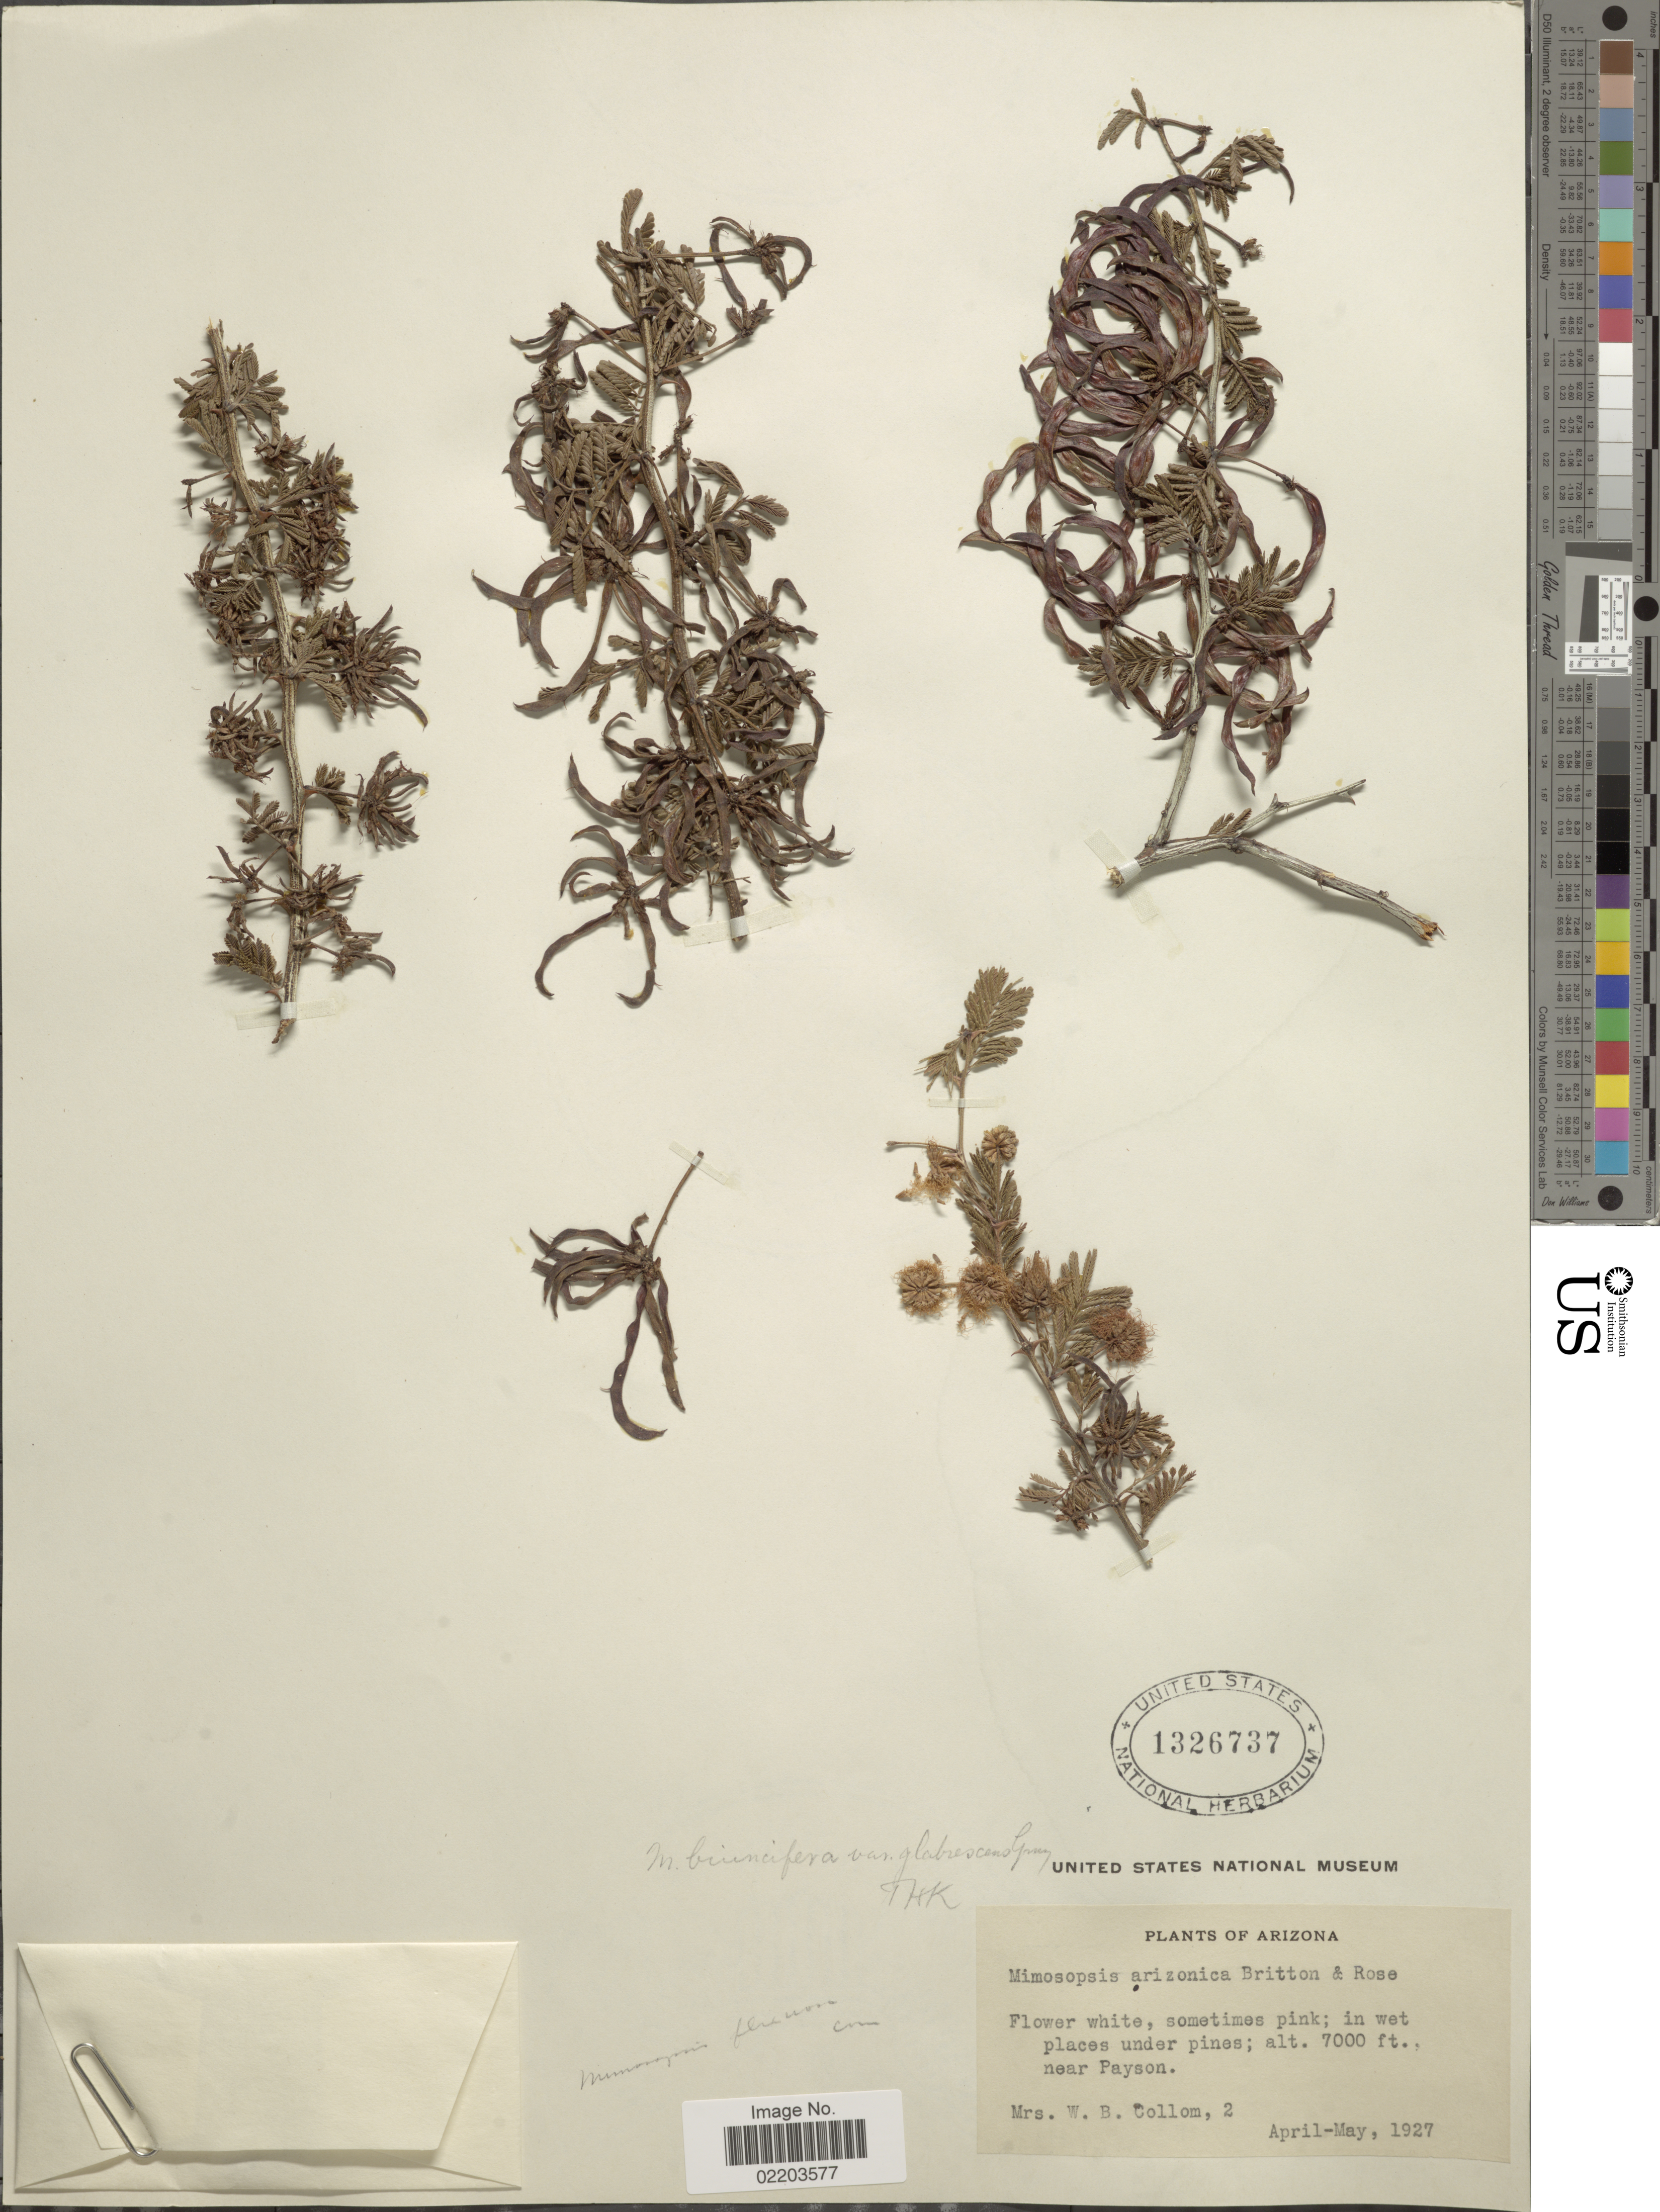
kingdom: Plantae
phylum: Tracheophyta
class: Magnoliopsida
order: Fabales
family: Fabaceae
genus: Mimosa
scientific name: Mimosa biuncifera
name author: Benth.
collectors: W. Collom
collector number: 2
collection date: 1927-04/1927-05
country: United States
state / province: Arizona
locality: In wet places under pines; near Payson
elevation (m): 2134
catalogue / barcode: US 1326737